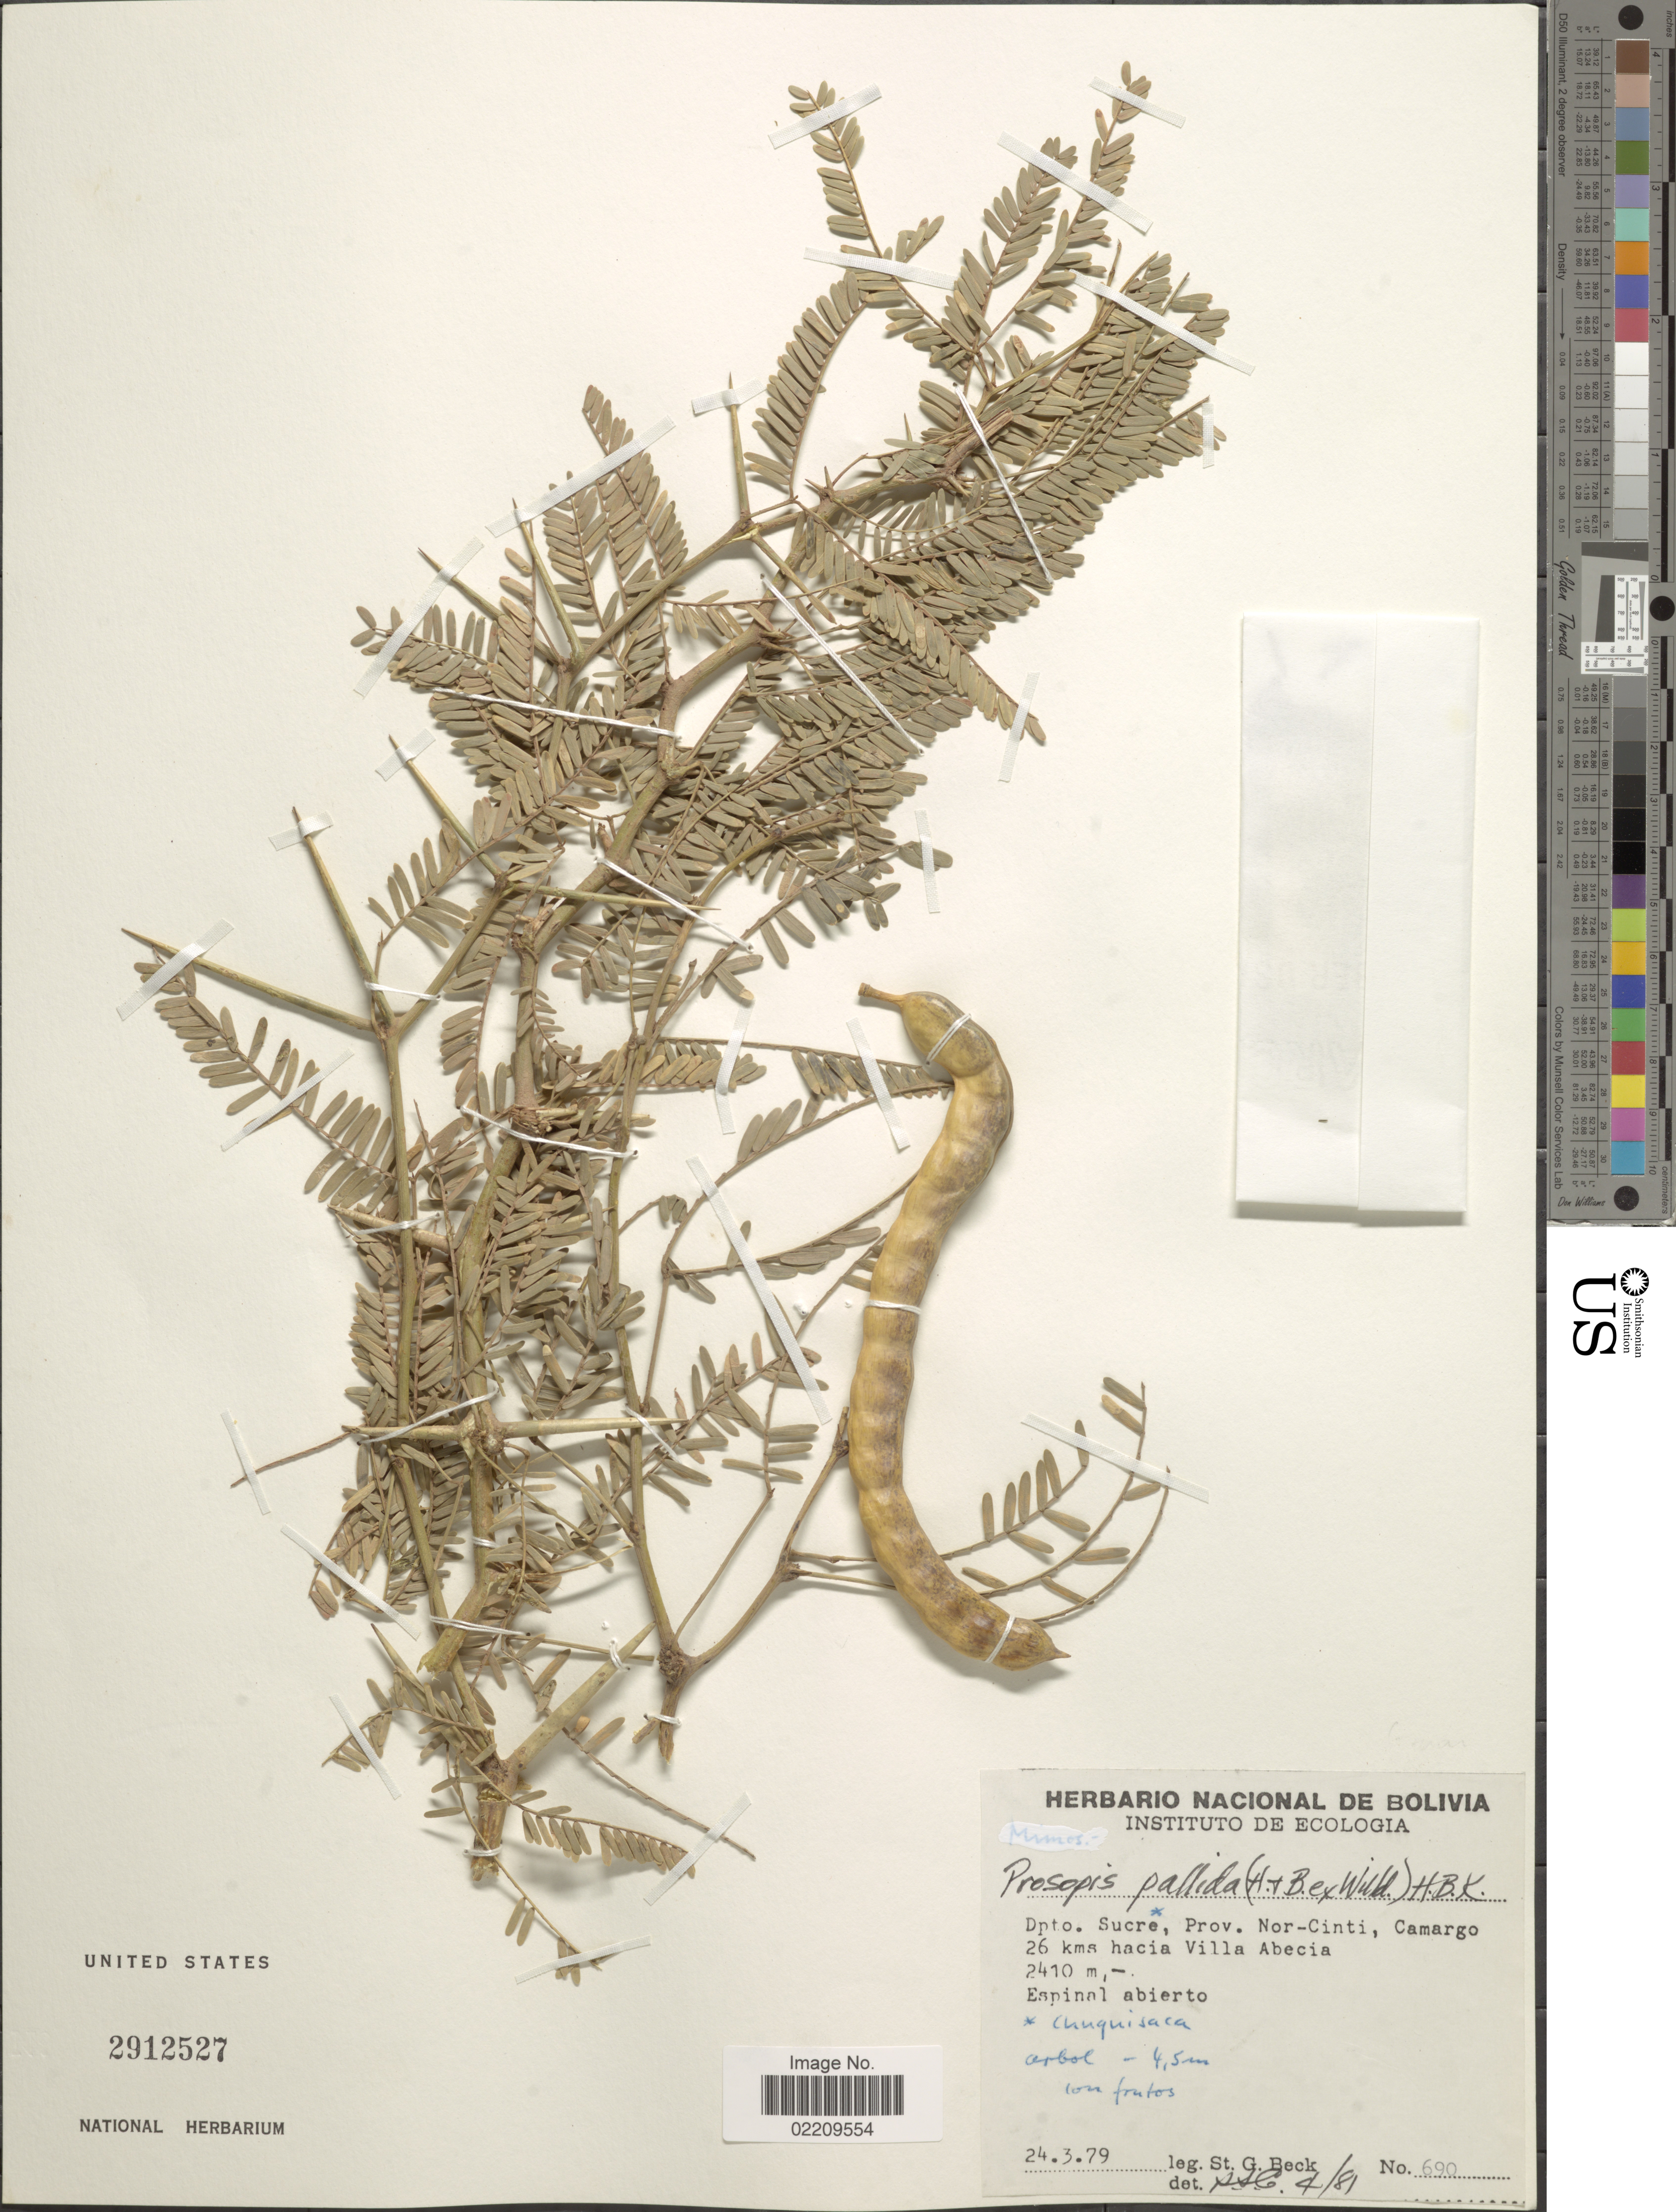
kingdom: Plantae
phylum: Tracheophyta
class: Magnoliopsida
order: Fabales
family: Fabaceae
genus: Neltuma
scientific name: Neltuma affinis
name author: (Spreng.) C. E. Hughes & G.P. Lewis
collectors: S. G. Beck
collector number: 690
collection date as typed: Transcribed d/m/y: 24/3/79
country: Bolivia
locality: Depto. Sucre, Prov. Nor-Cinti, Camargo 26 kms hacia Villa Abecia. Chuquisaca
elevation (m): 2410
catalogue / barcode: US 2912527